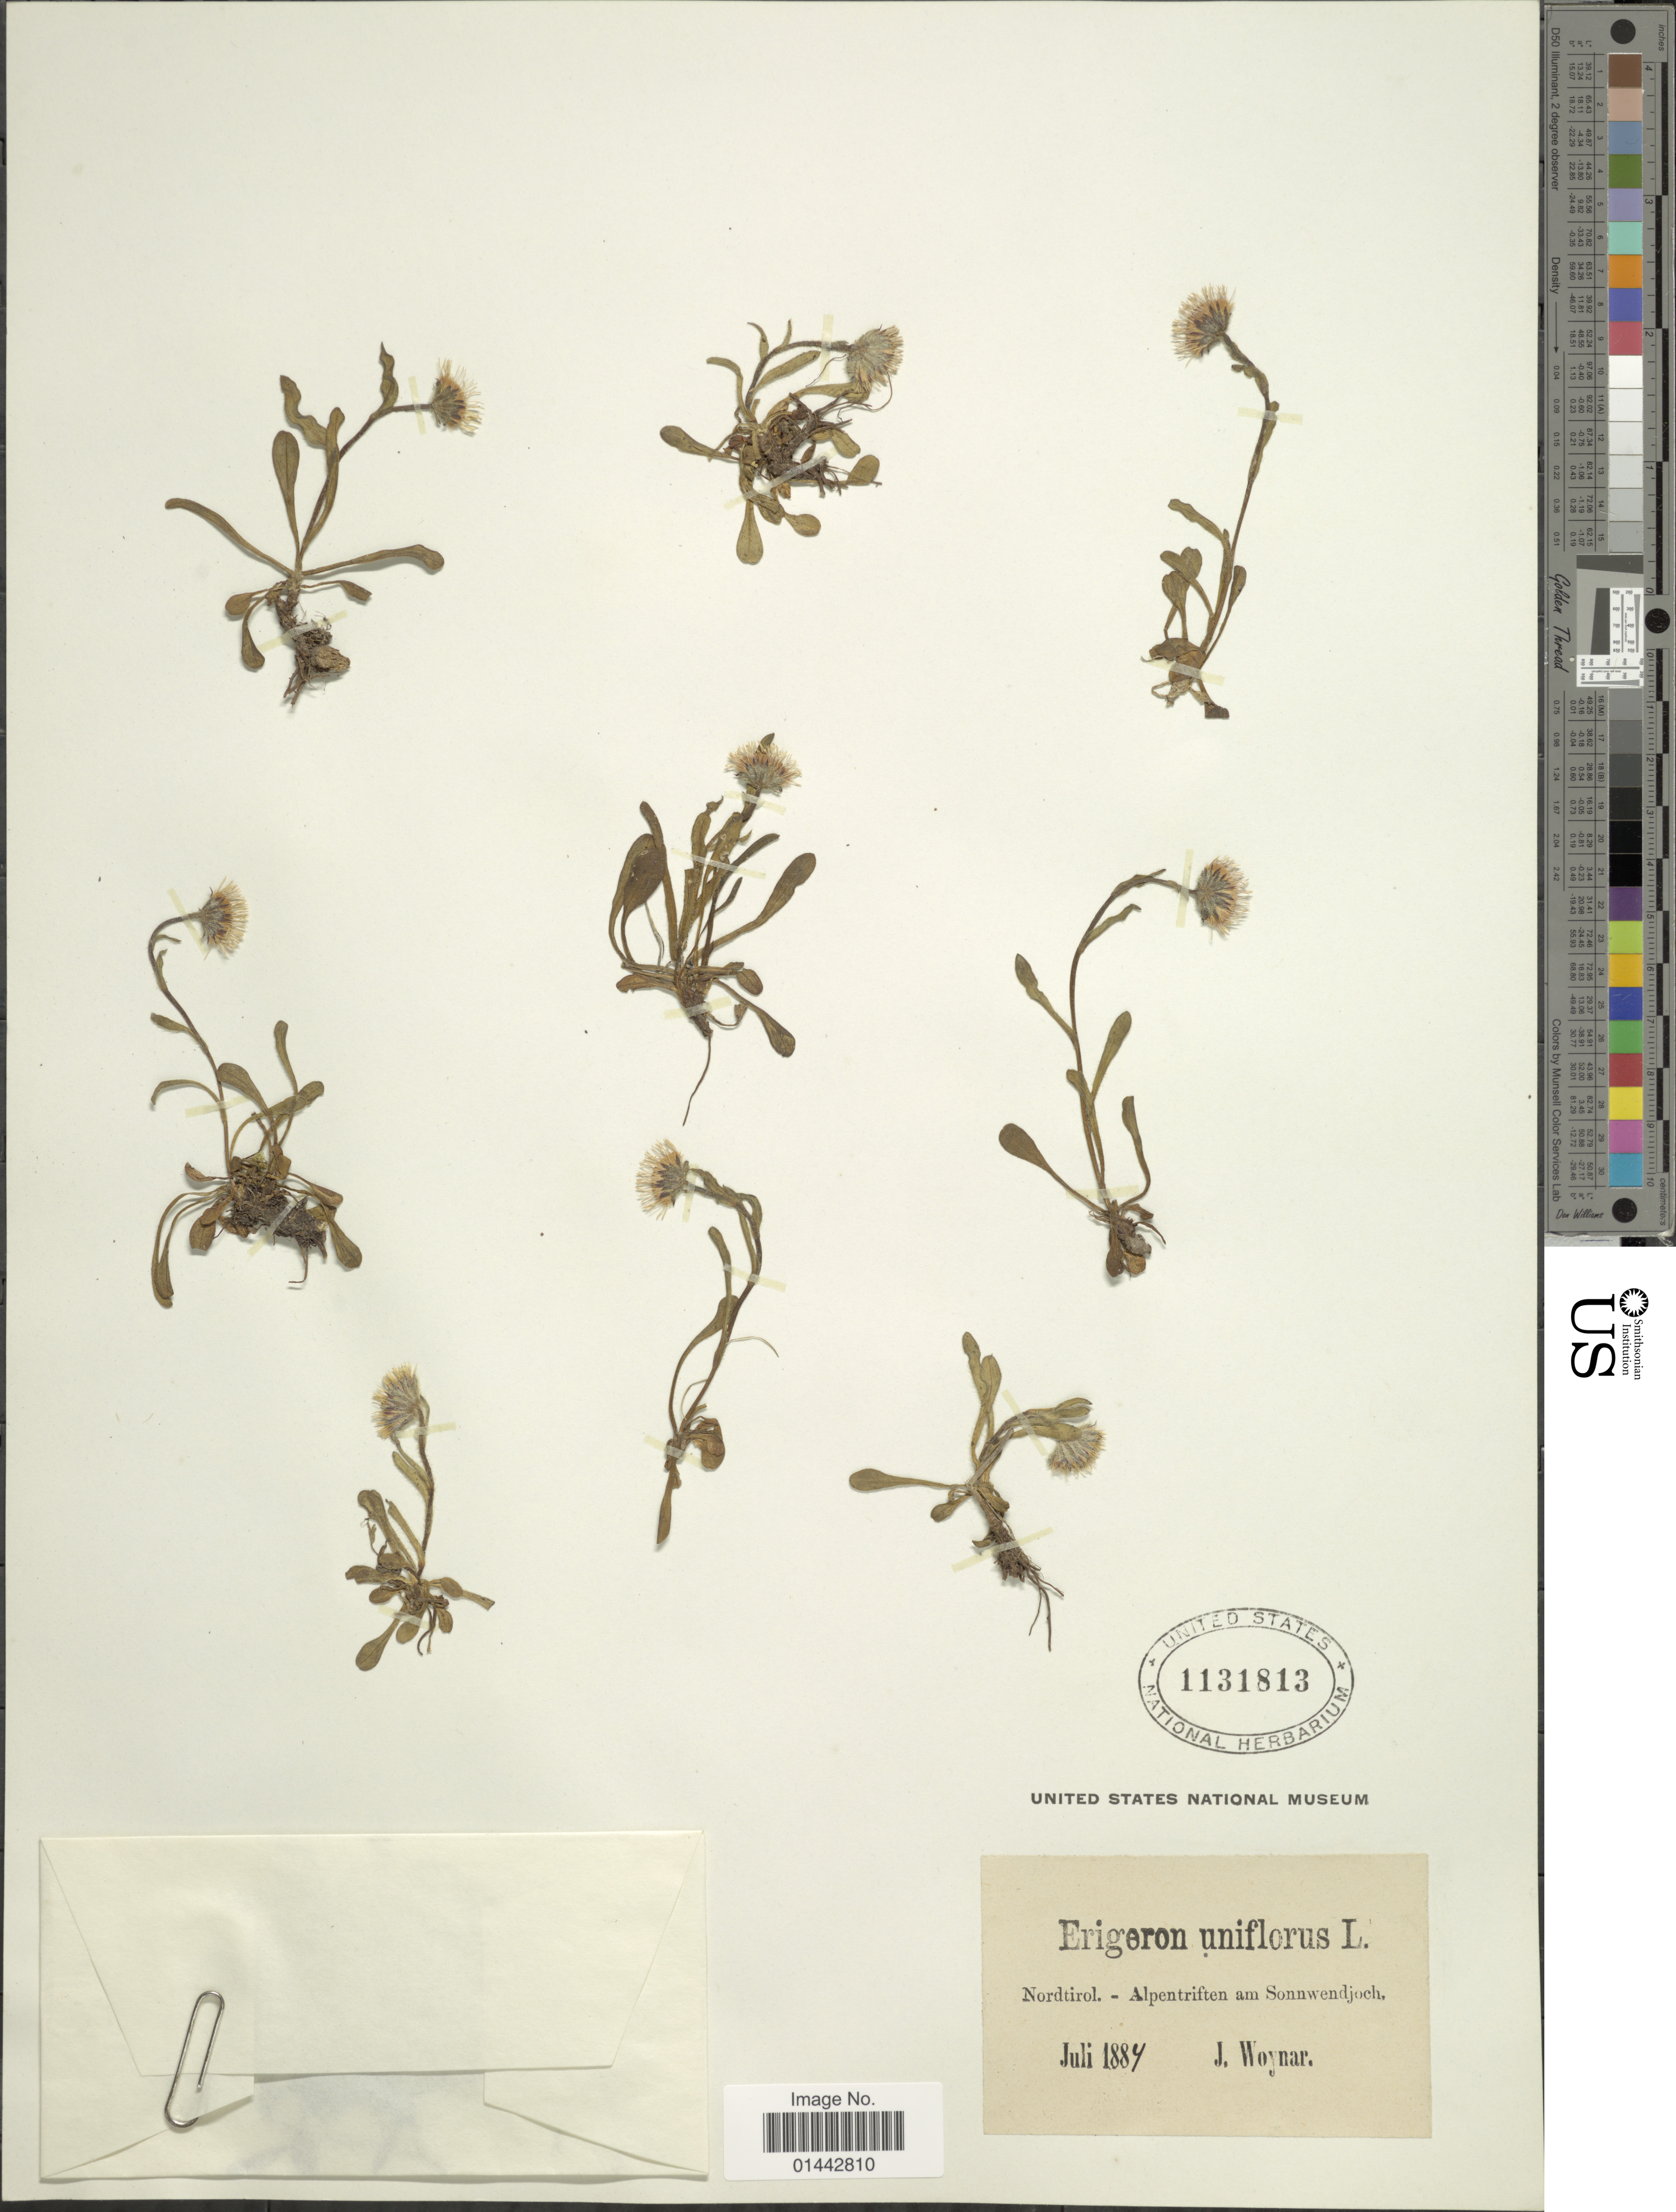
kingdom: Plantae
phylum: Tracheophyta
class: Magnoliopsida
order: Asterales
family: Asteraceae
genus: Erigeron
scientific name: Erigeron uniflorus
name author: L.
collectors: J. Woynar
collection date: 1884-07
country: Austria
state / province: Tirol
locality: Nordtirol.-Alpentriften am Sonnwendjoch.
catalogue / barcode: US 1131813